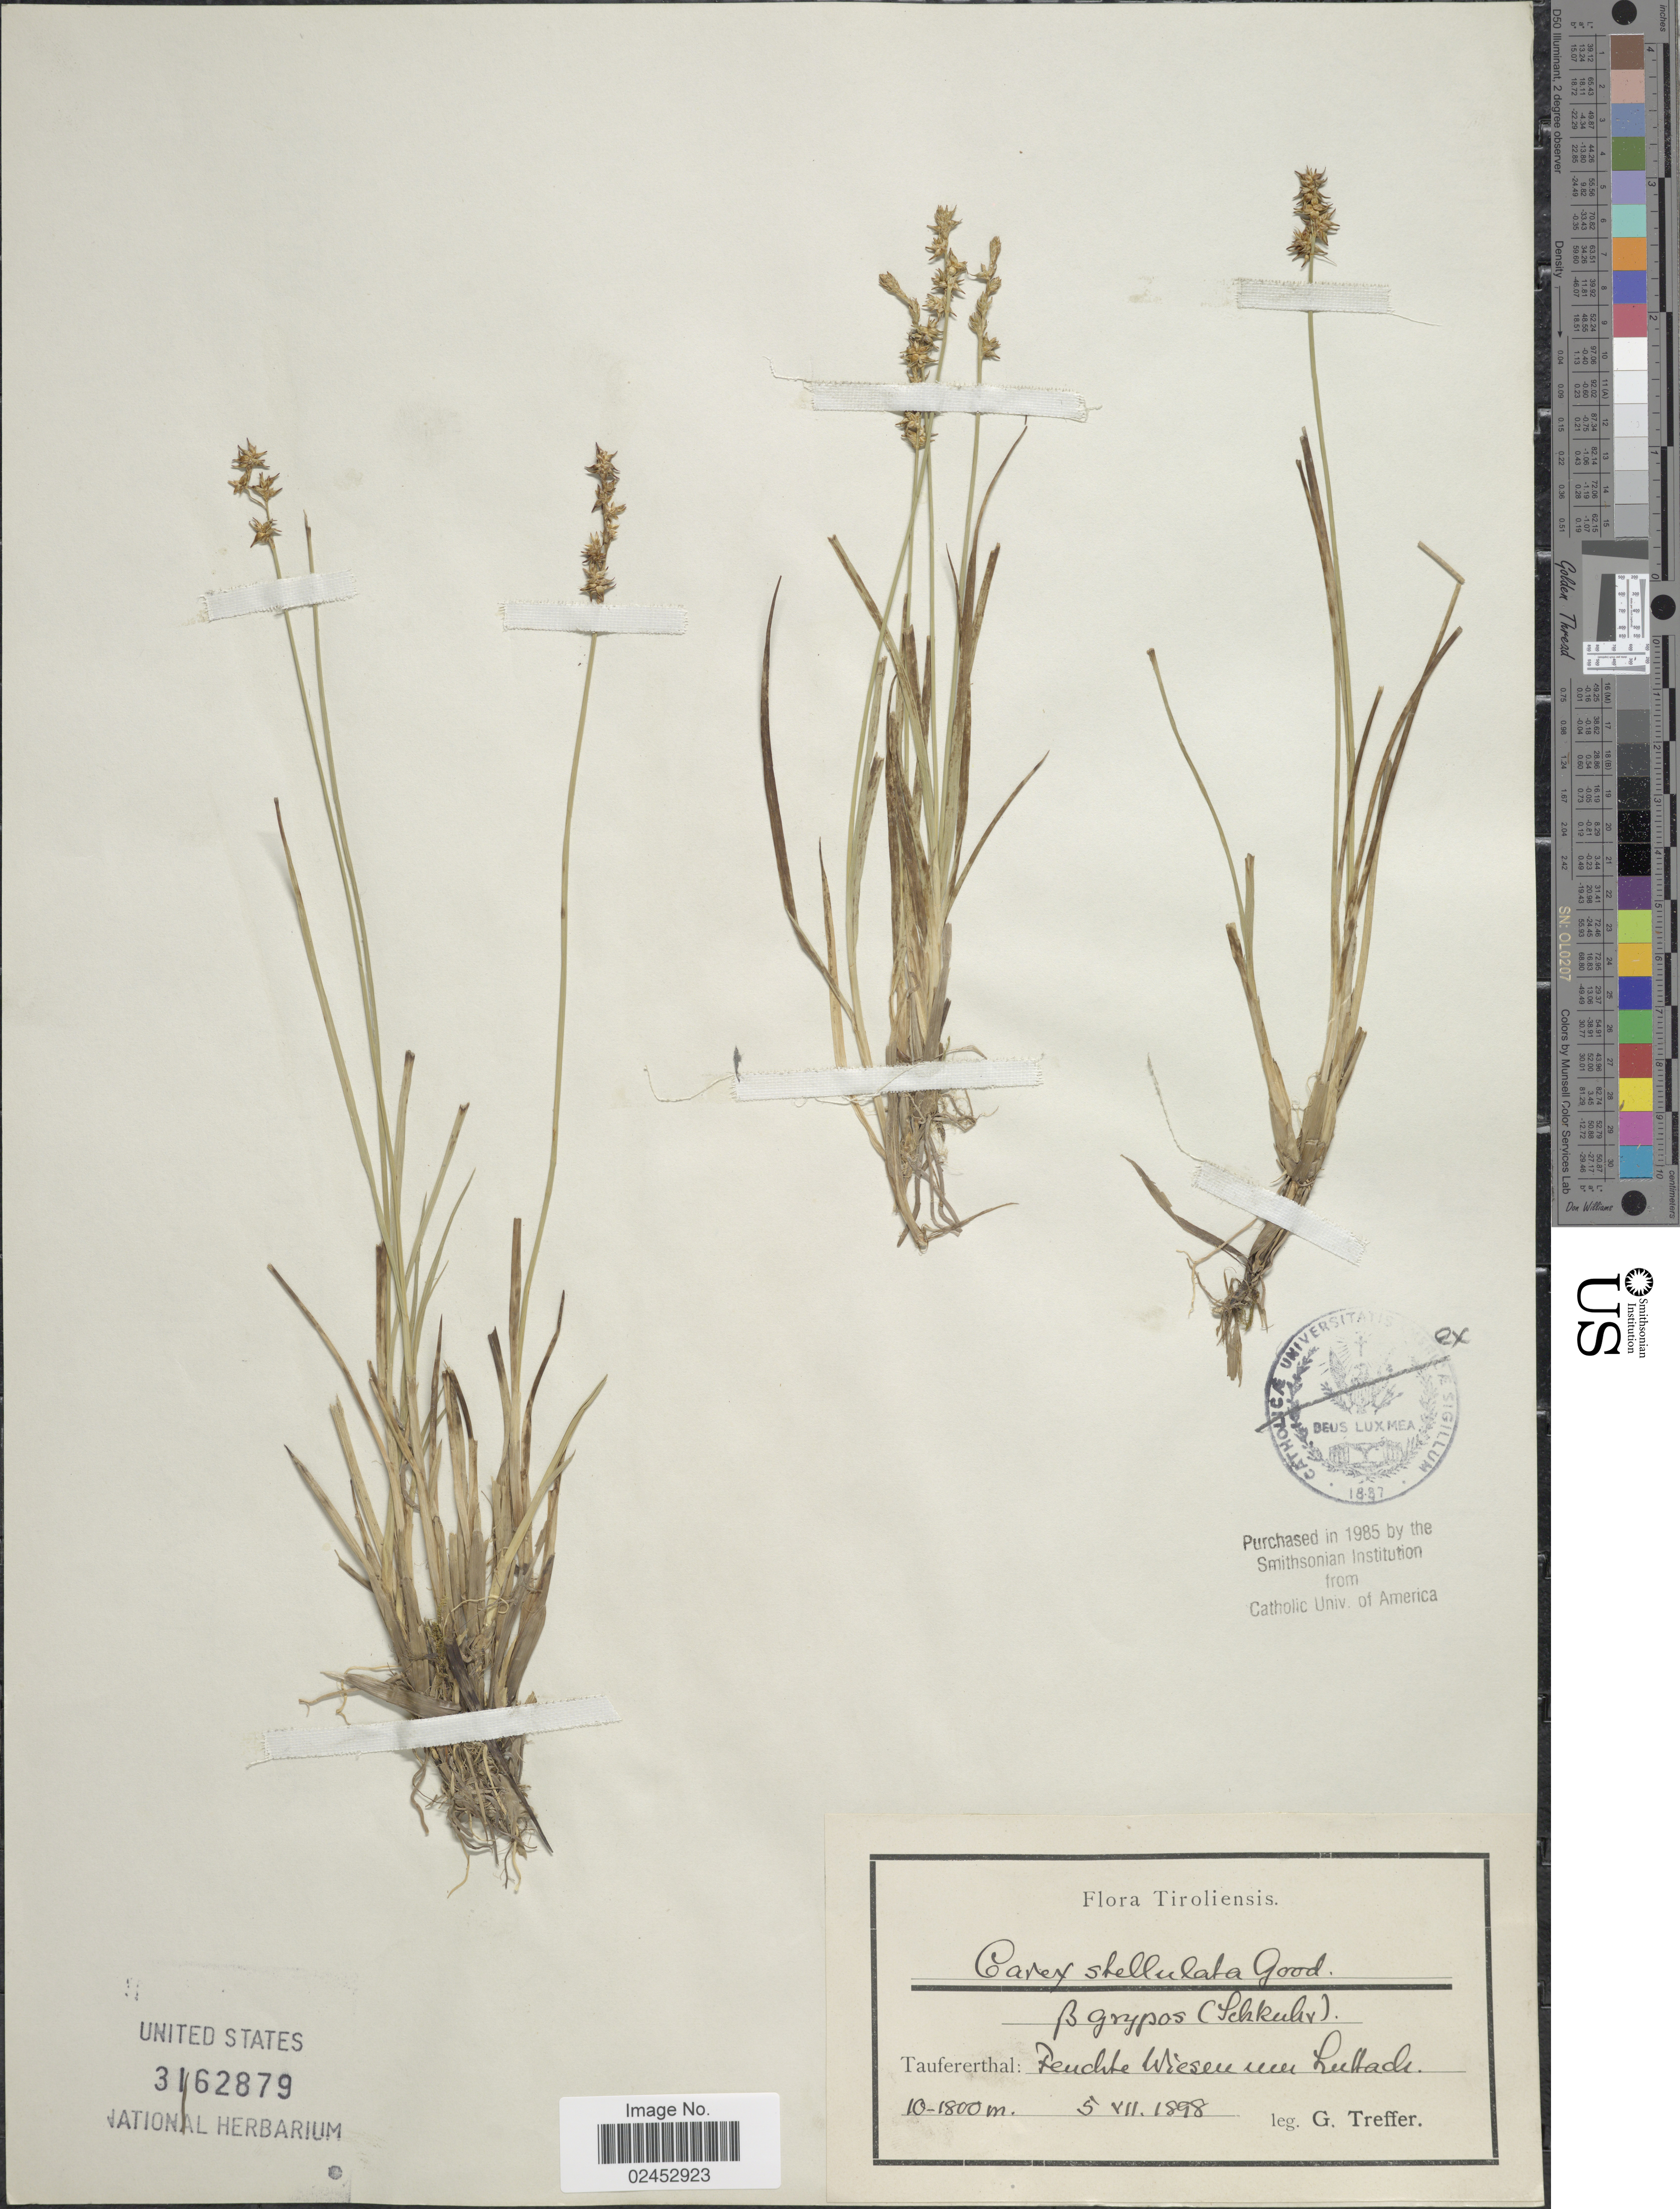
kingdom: Plantae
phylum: Tracheophyta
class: Liliopsida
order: Poales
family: Cyperaceae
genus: Carex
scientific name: Carex echinata subsp. echinata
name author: Murray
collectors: G. Treffer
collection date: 1898-07-05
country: Austria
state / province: Tirol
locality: Tiroliensis, Taufererthal: Feuchte Wiesen um Luttade, [interpreted]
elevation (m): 1000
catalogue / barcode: US 3162879